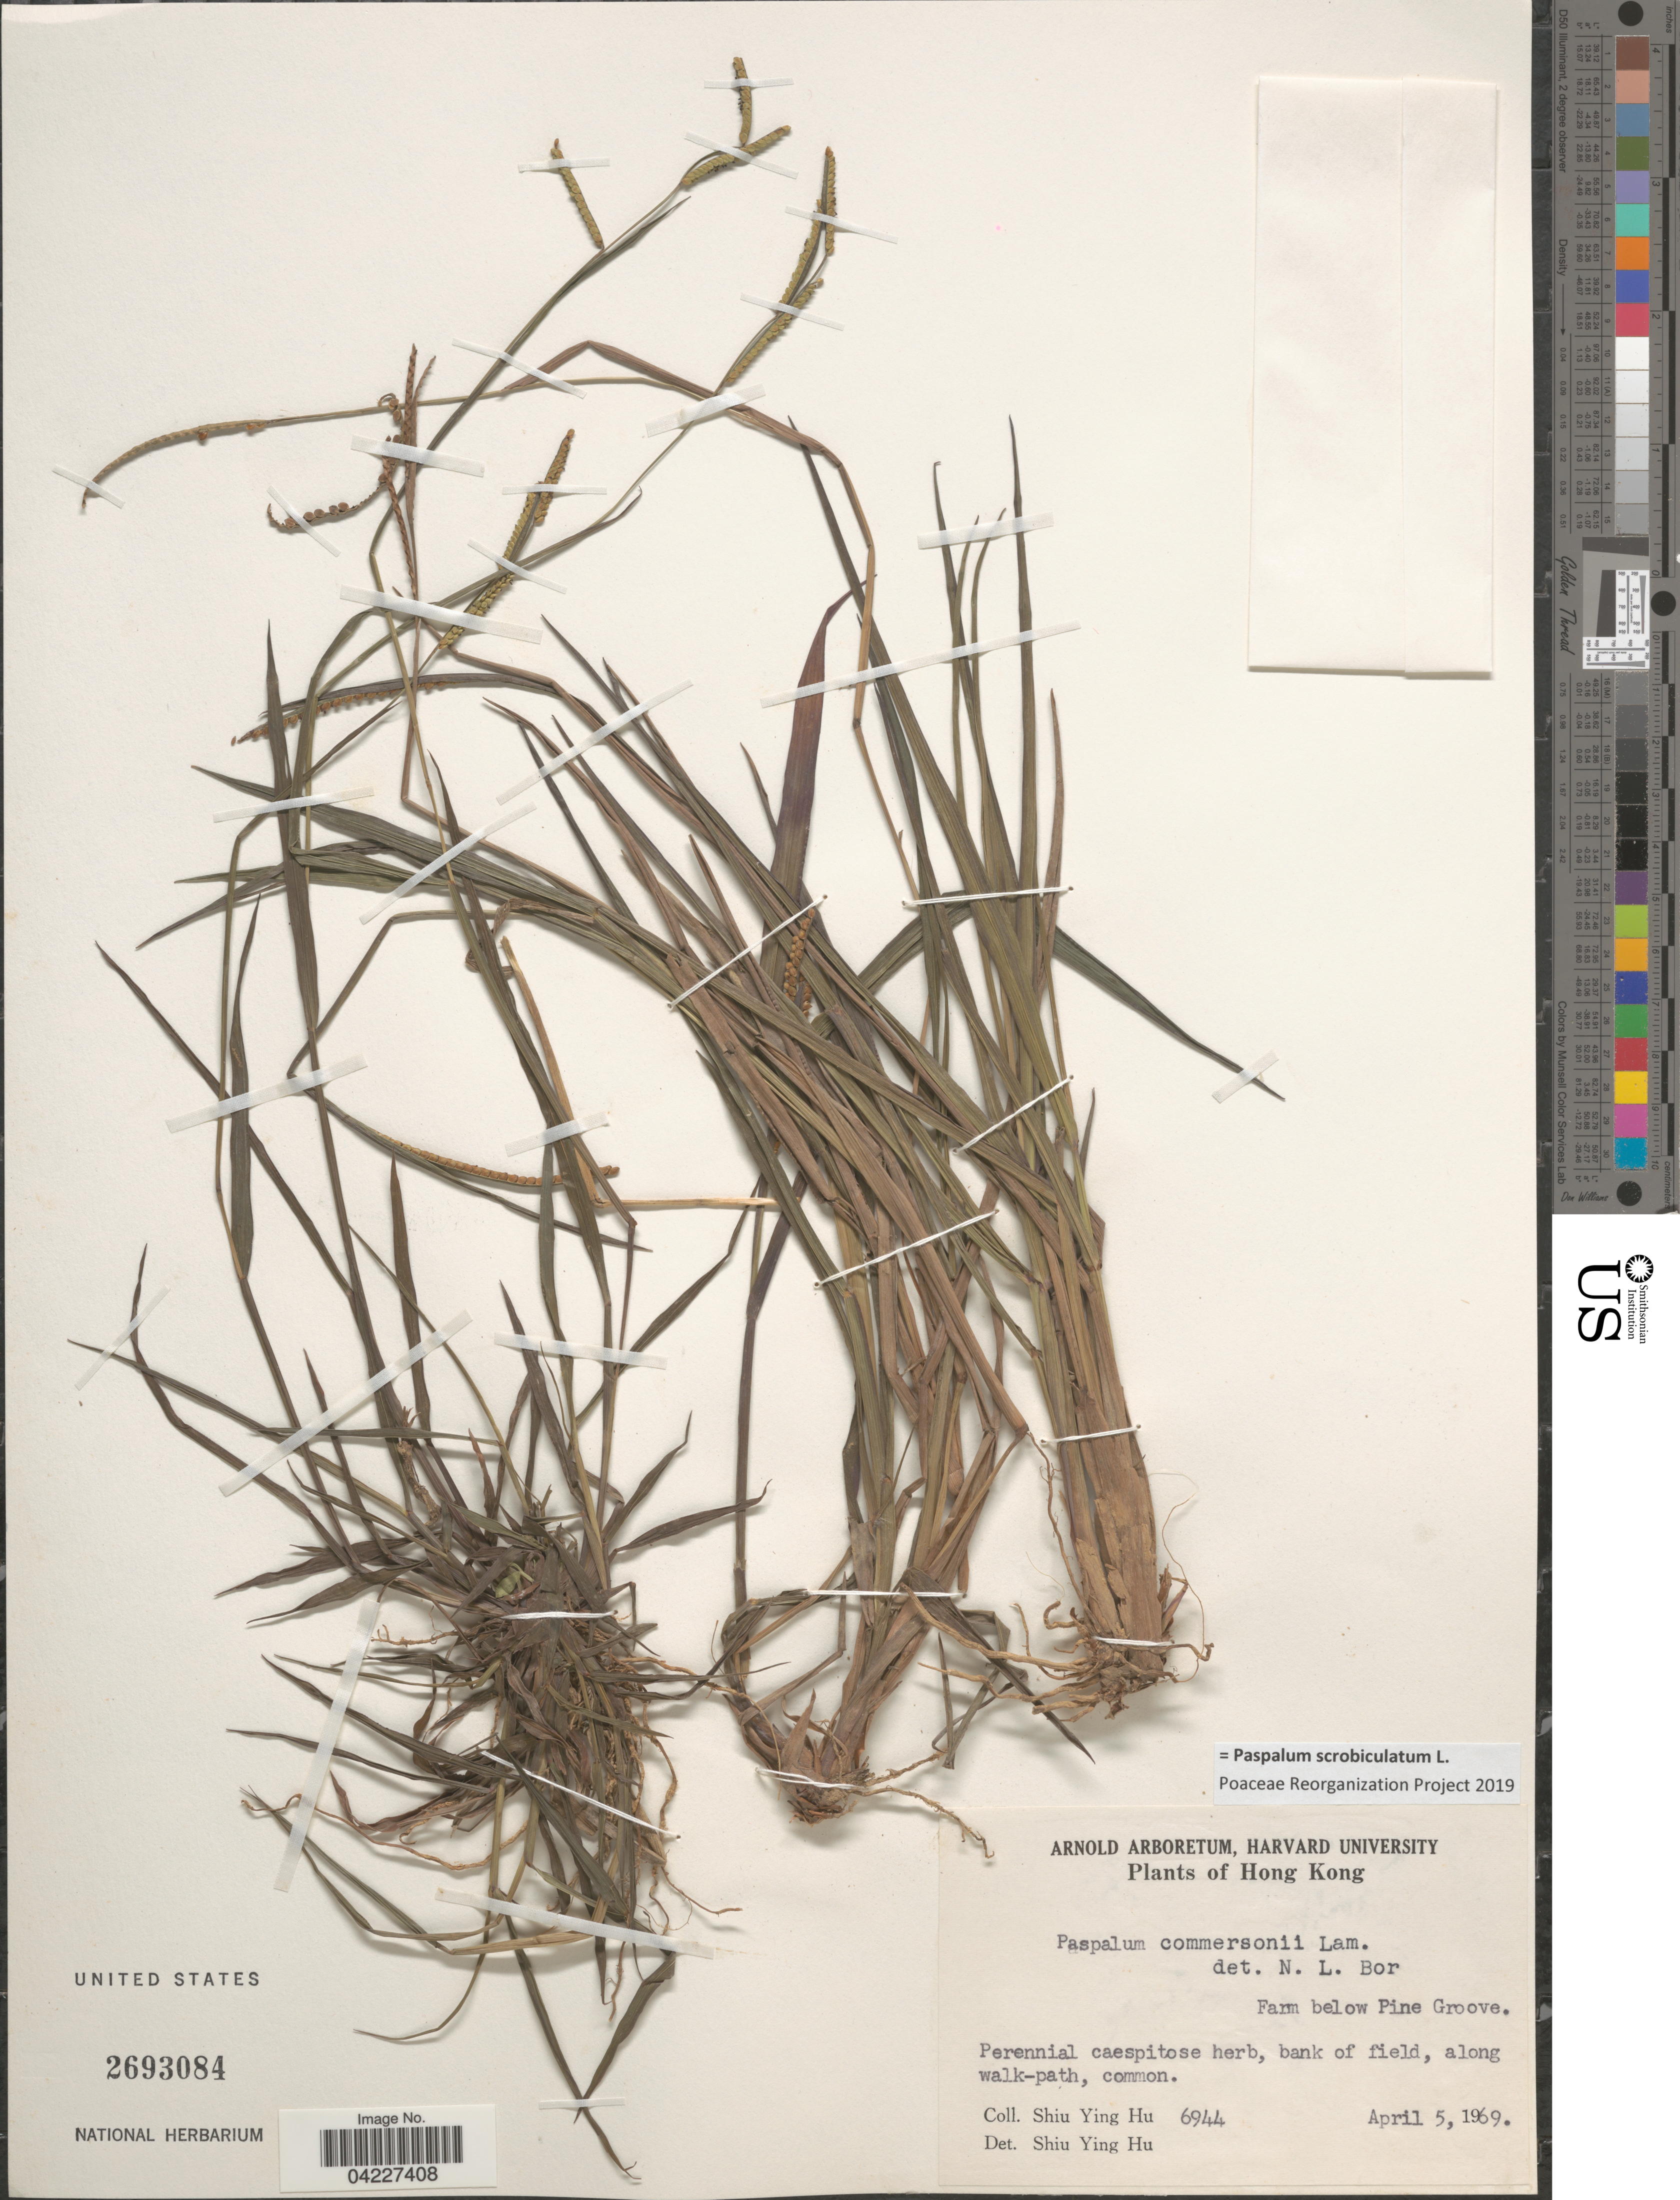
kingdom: Plantae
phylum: Tracheophyta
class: Liliopsida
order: Poales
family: Poaceae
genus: Paspalum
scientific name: Paspalum scrobiculatum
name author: L.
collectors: S. Y. Hu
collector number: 6944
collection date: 1969-04-05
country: China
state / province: Hong Kong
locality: Farm below Pine Groove.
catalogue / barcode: US 2693084